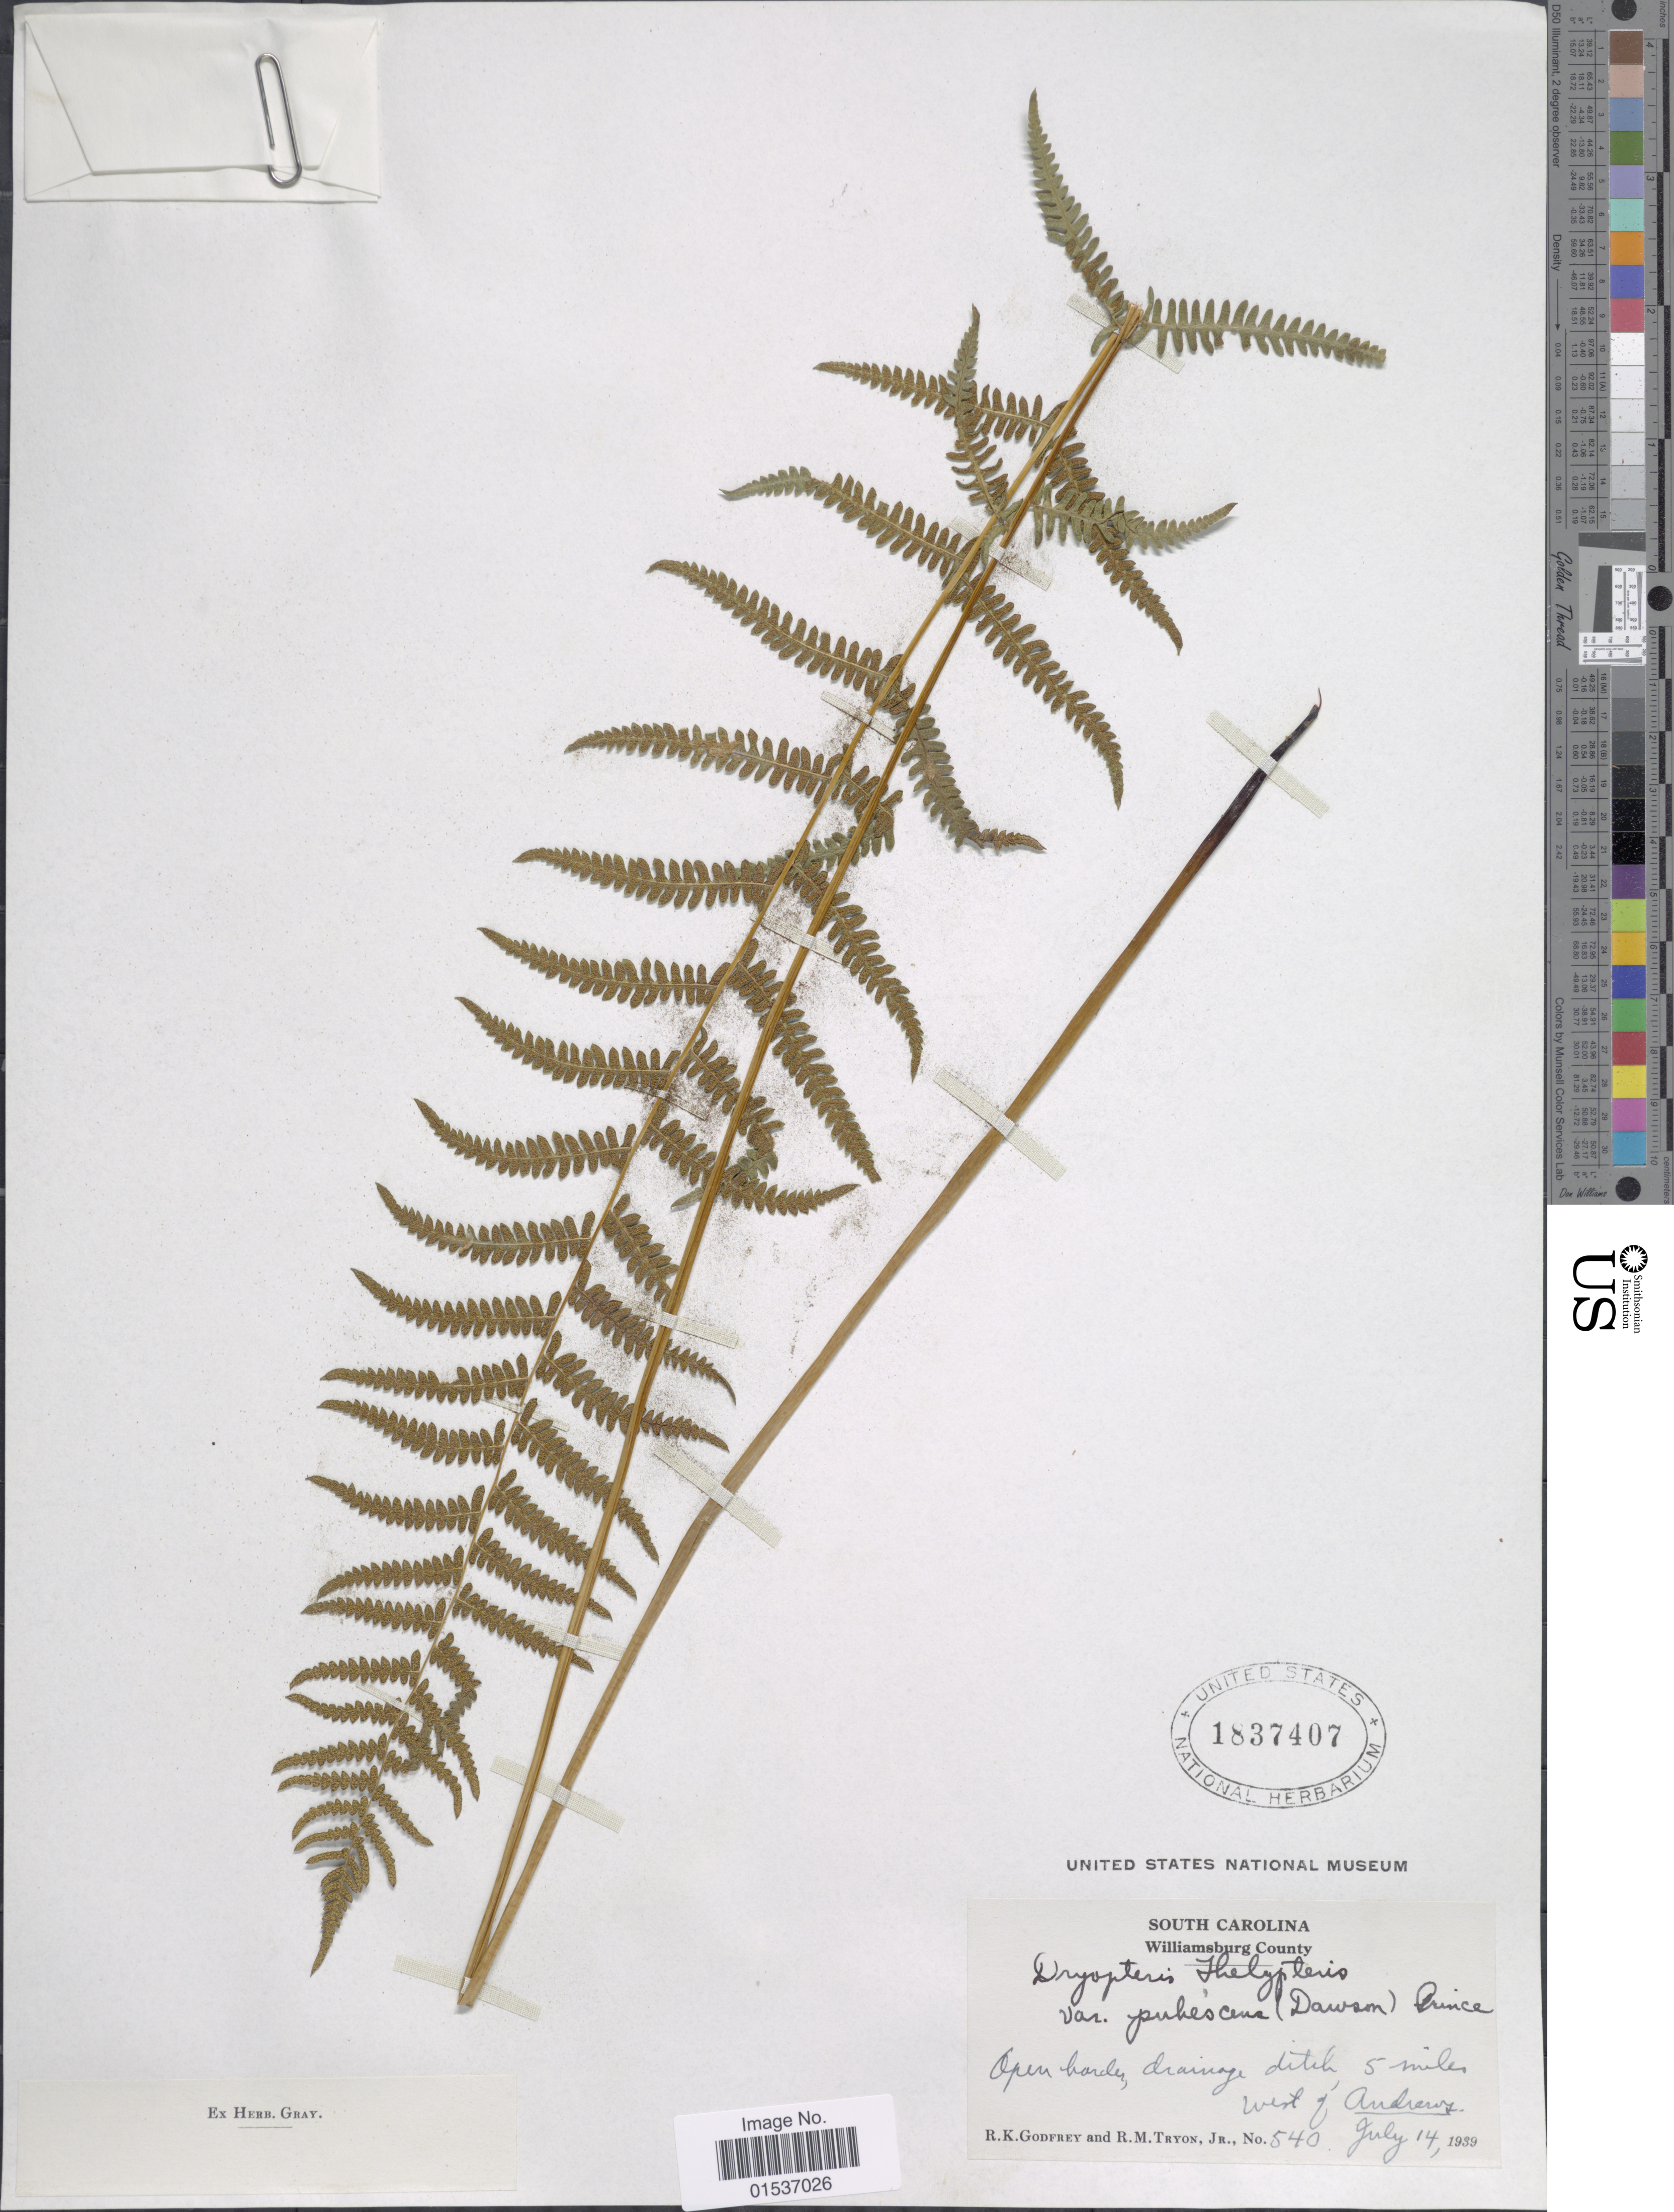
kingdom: Plantae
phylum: Tracheophyta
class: Polypodiopsida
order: Polypodiales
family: Thelypteridaceae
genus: Thelypteris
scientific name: Thelypteris palustris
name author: (Salisb.) Schott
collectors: R. K. Godfrey & R. M. Tryon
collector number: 540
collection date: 1939-07-14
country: United States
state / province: South Carolina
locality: South Carolina, Williamsburg County. 5 miles West of Andrews.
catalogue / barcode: US 1837407